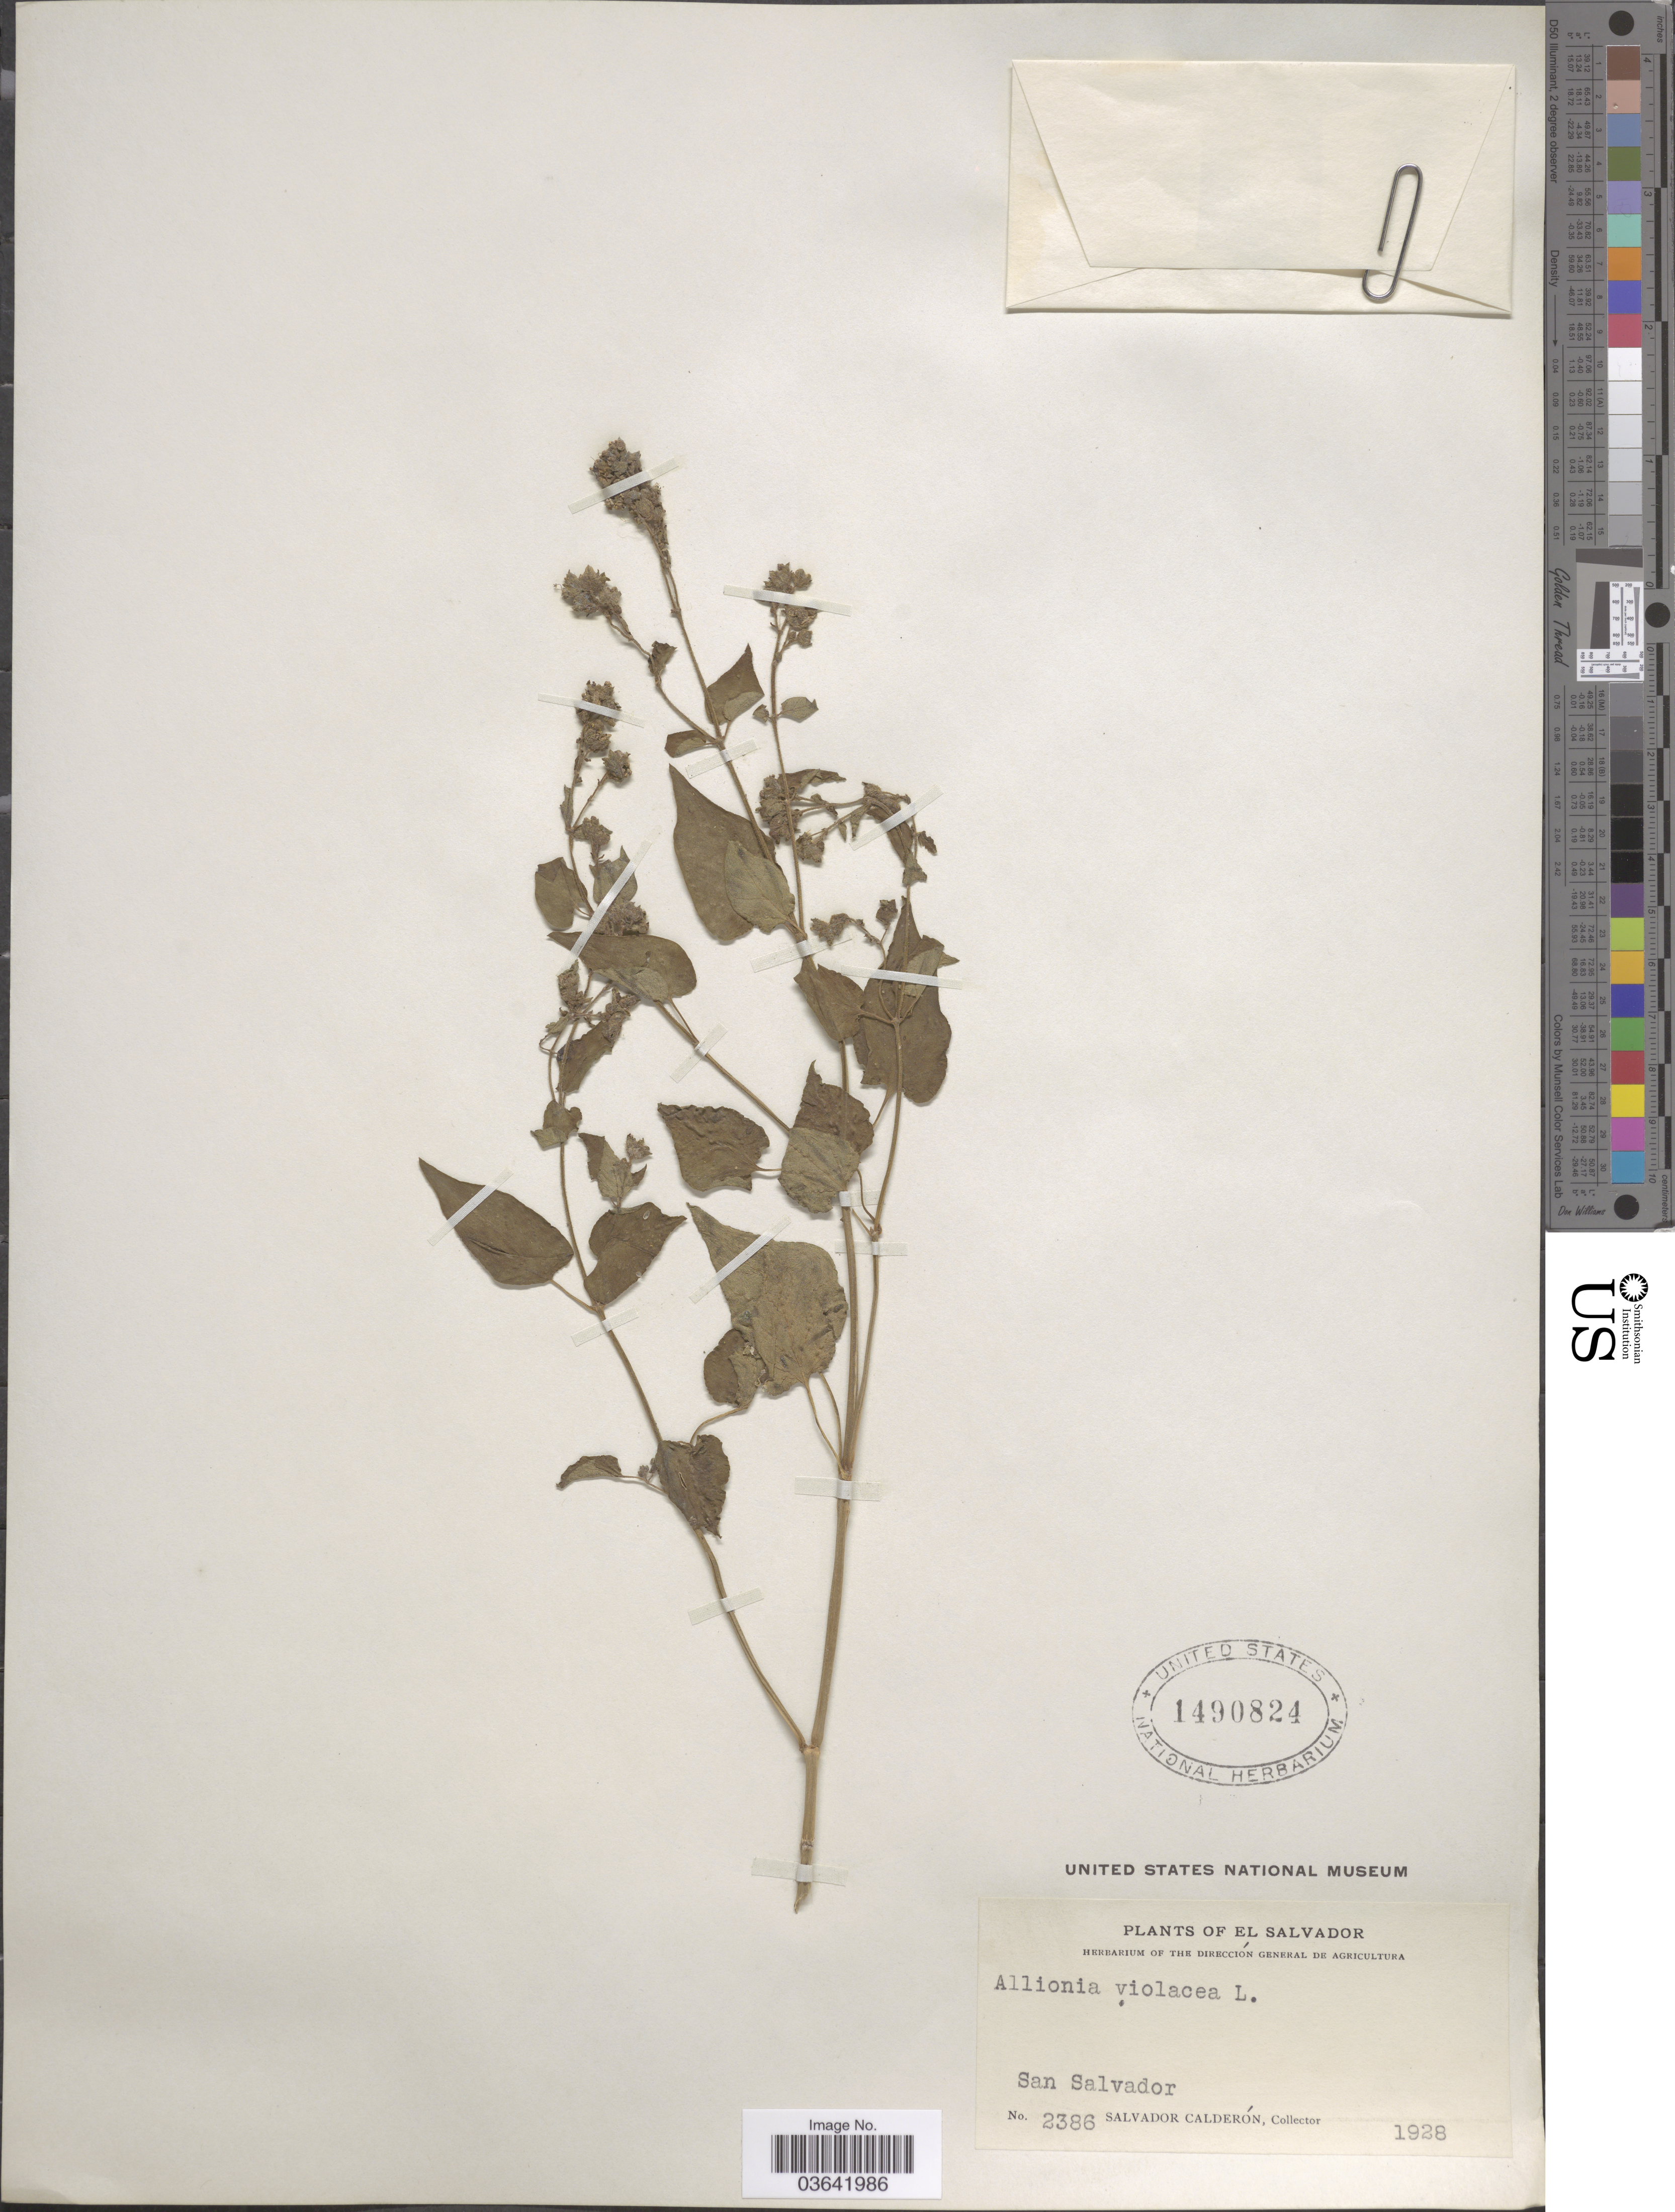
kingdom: Plantae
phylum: Tracheophyta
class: Magnoliopsida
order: Caryophyllales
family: Nyctaginaceae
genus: Mirabilis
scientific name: Mirabilis violacea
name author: (L.) Heimerl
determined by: Strong, Mark T., (BOT), Smithsonian Institution - National Museum of Natural History (UNITED STATES)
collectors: S. Calderón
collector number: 2386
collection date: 1928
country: El Salvador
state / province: San Salvador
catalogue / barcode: US 1490824